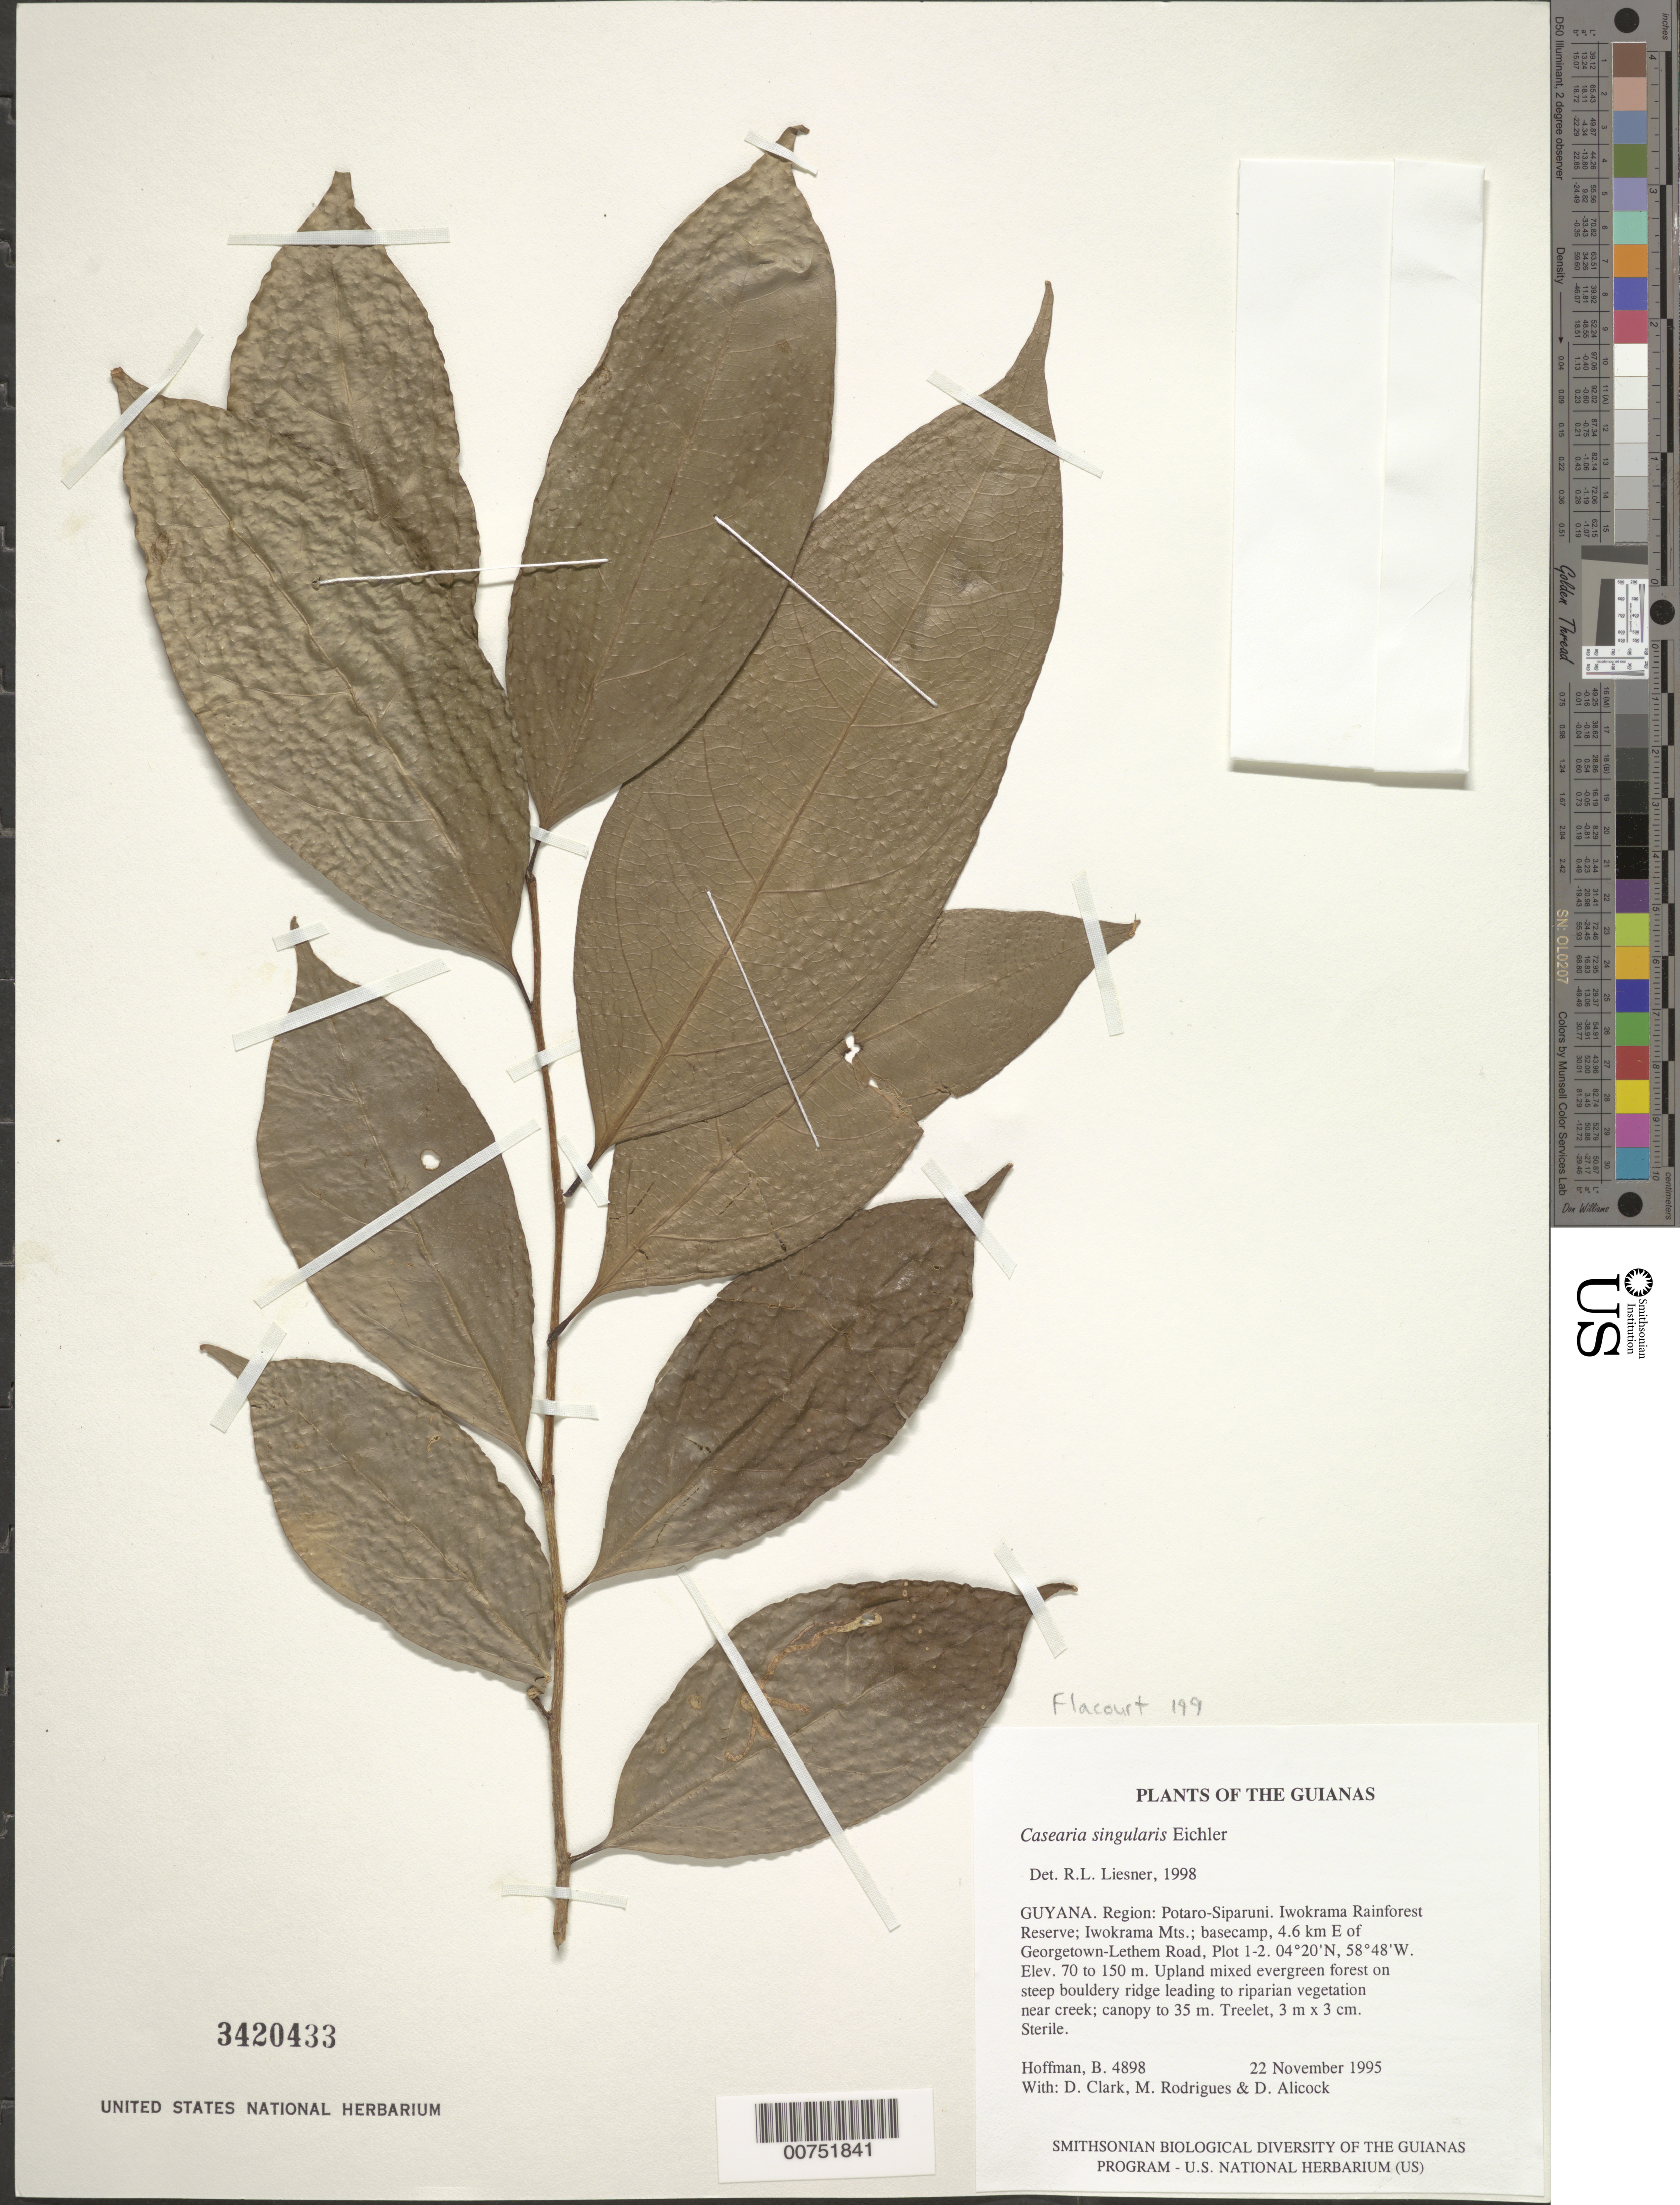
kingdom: Plantae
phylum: Tracheophyta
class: Magnoliopsida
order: Malpighiales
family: Salicaceae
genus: Casearia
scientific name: Casearia singularis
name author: Eichler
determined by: Liesner, R. L.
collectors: B. Hoffman, H. D. Clarke, M. Rodrigues & D. Allicock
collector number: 4898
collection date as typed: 22 November 1995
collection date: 1995-11-22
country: Guyana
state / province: Potaro-Siparuni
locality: Iwokrama Rainforest Reserve; Iwokrama Mts.; basecamp at end of 4.6 km cut line E of Georgetown-Lethem Road, Iwokrama Plot 1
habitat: Upland mixed evergreen forest on steep bouldery ridge leading to riparian vegetation near creek; canopy to 35 m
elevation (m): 70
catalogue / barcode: US 3420433